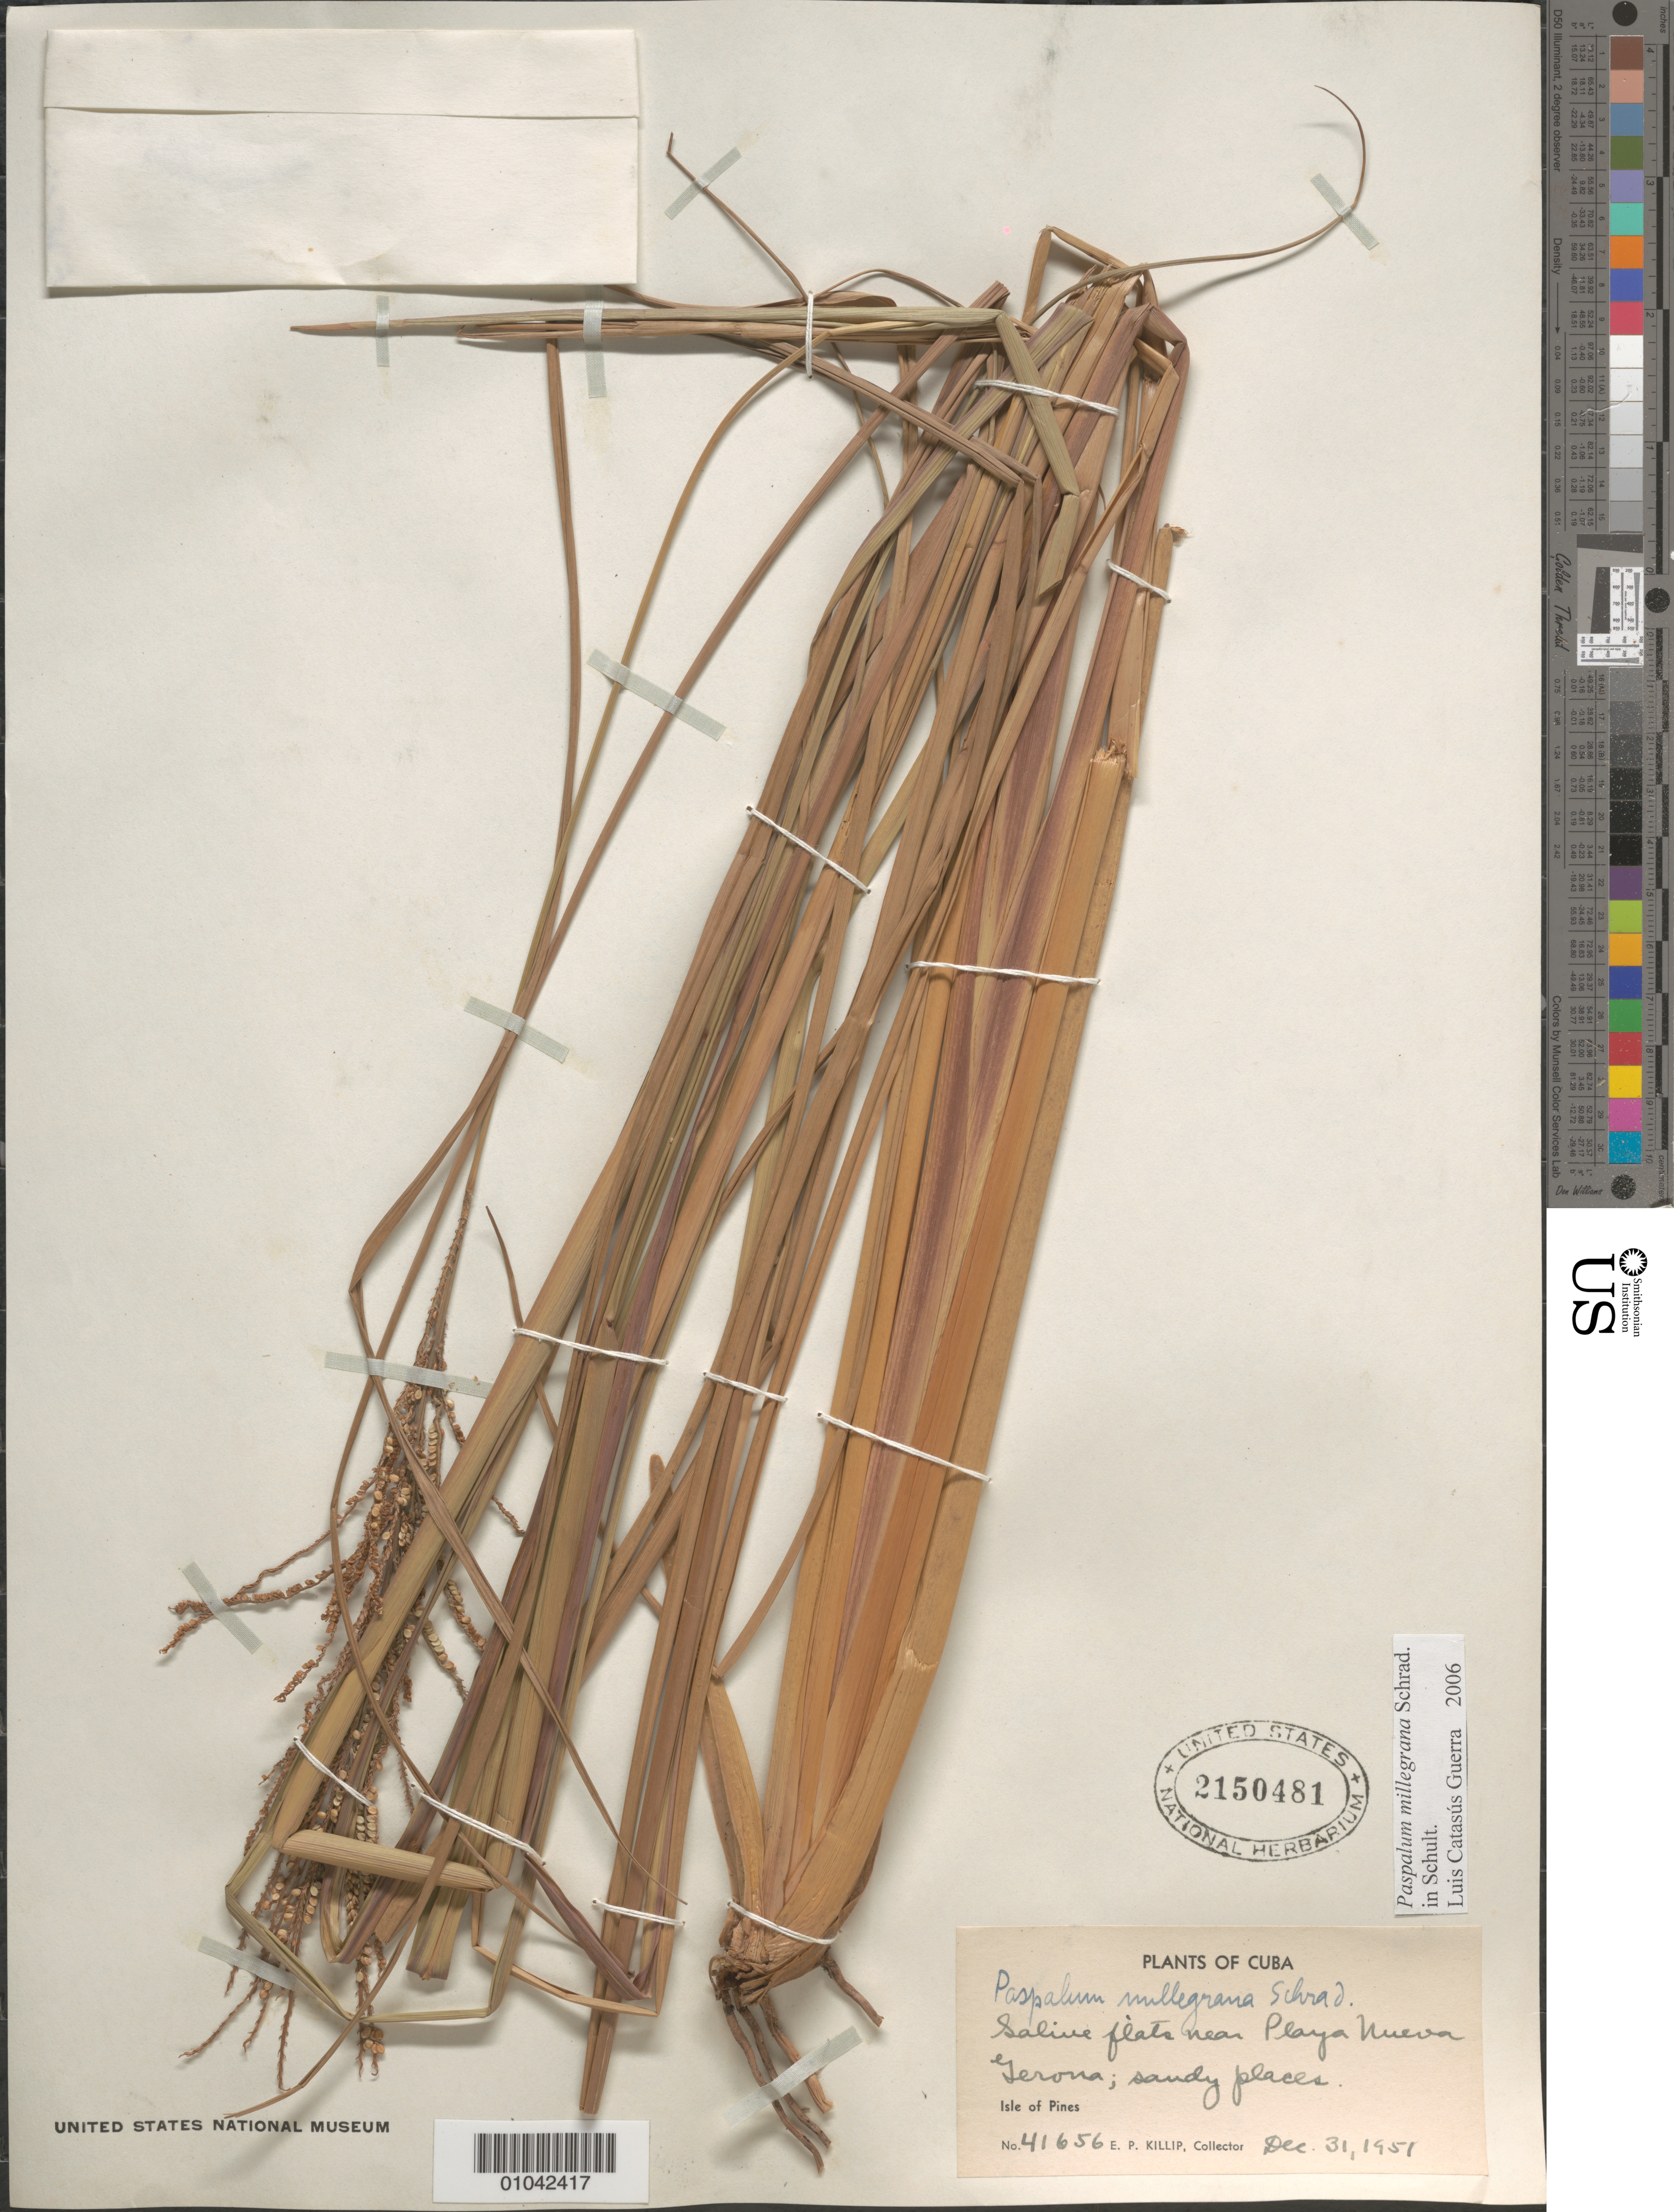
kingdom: Plantae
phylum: Tracheophyta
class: Liliopsida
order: Poales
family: Poaceae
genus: Paspalum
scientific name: Paspalum millegrana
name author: Schrad.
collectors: E. P. Killip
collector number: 41656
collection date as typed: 31 Dec 1951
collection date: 1951-12-31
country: Cuba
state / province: Isla de la Juventud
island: Isla de la Juventud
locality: [Isle of Pines], Near Playa Nueva Gerona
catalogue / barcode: US 2150481